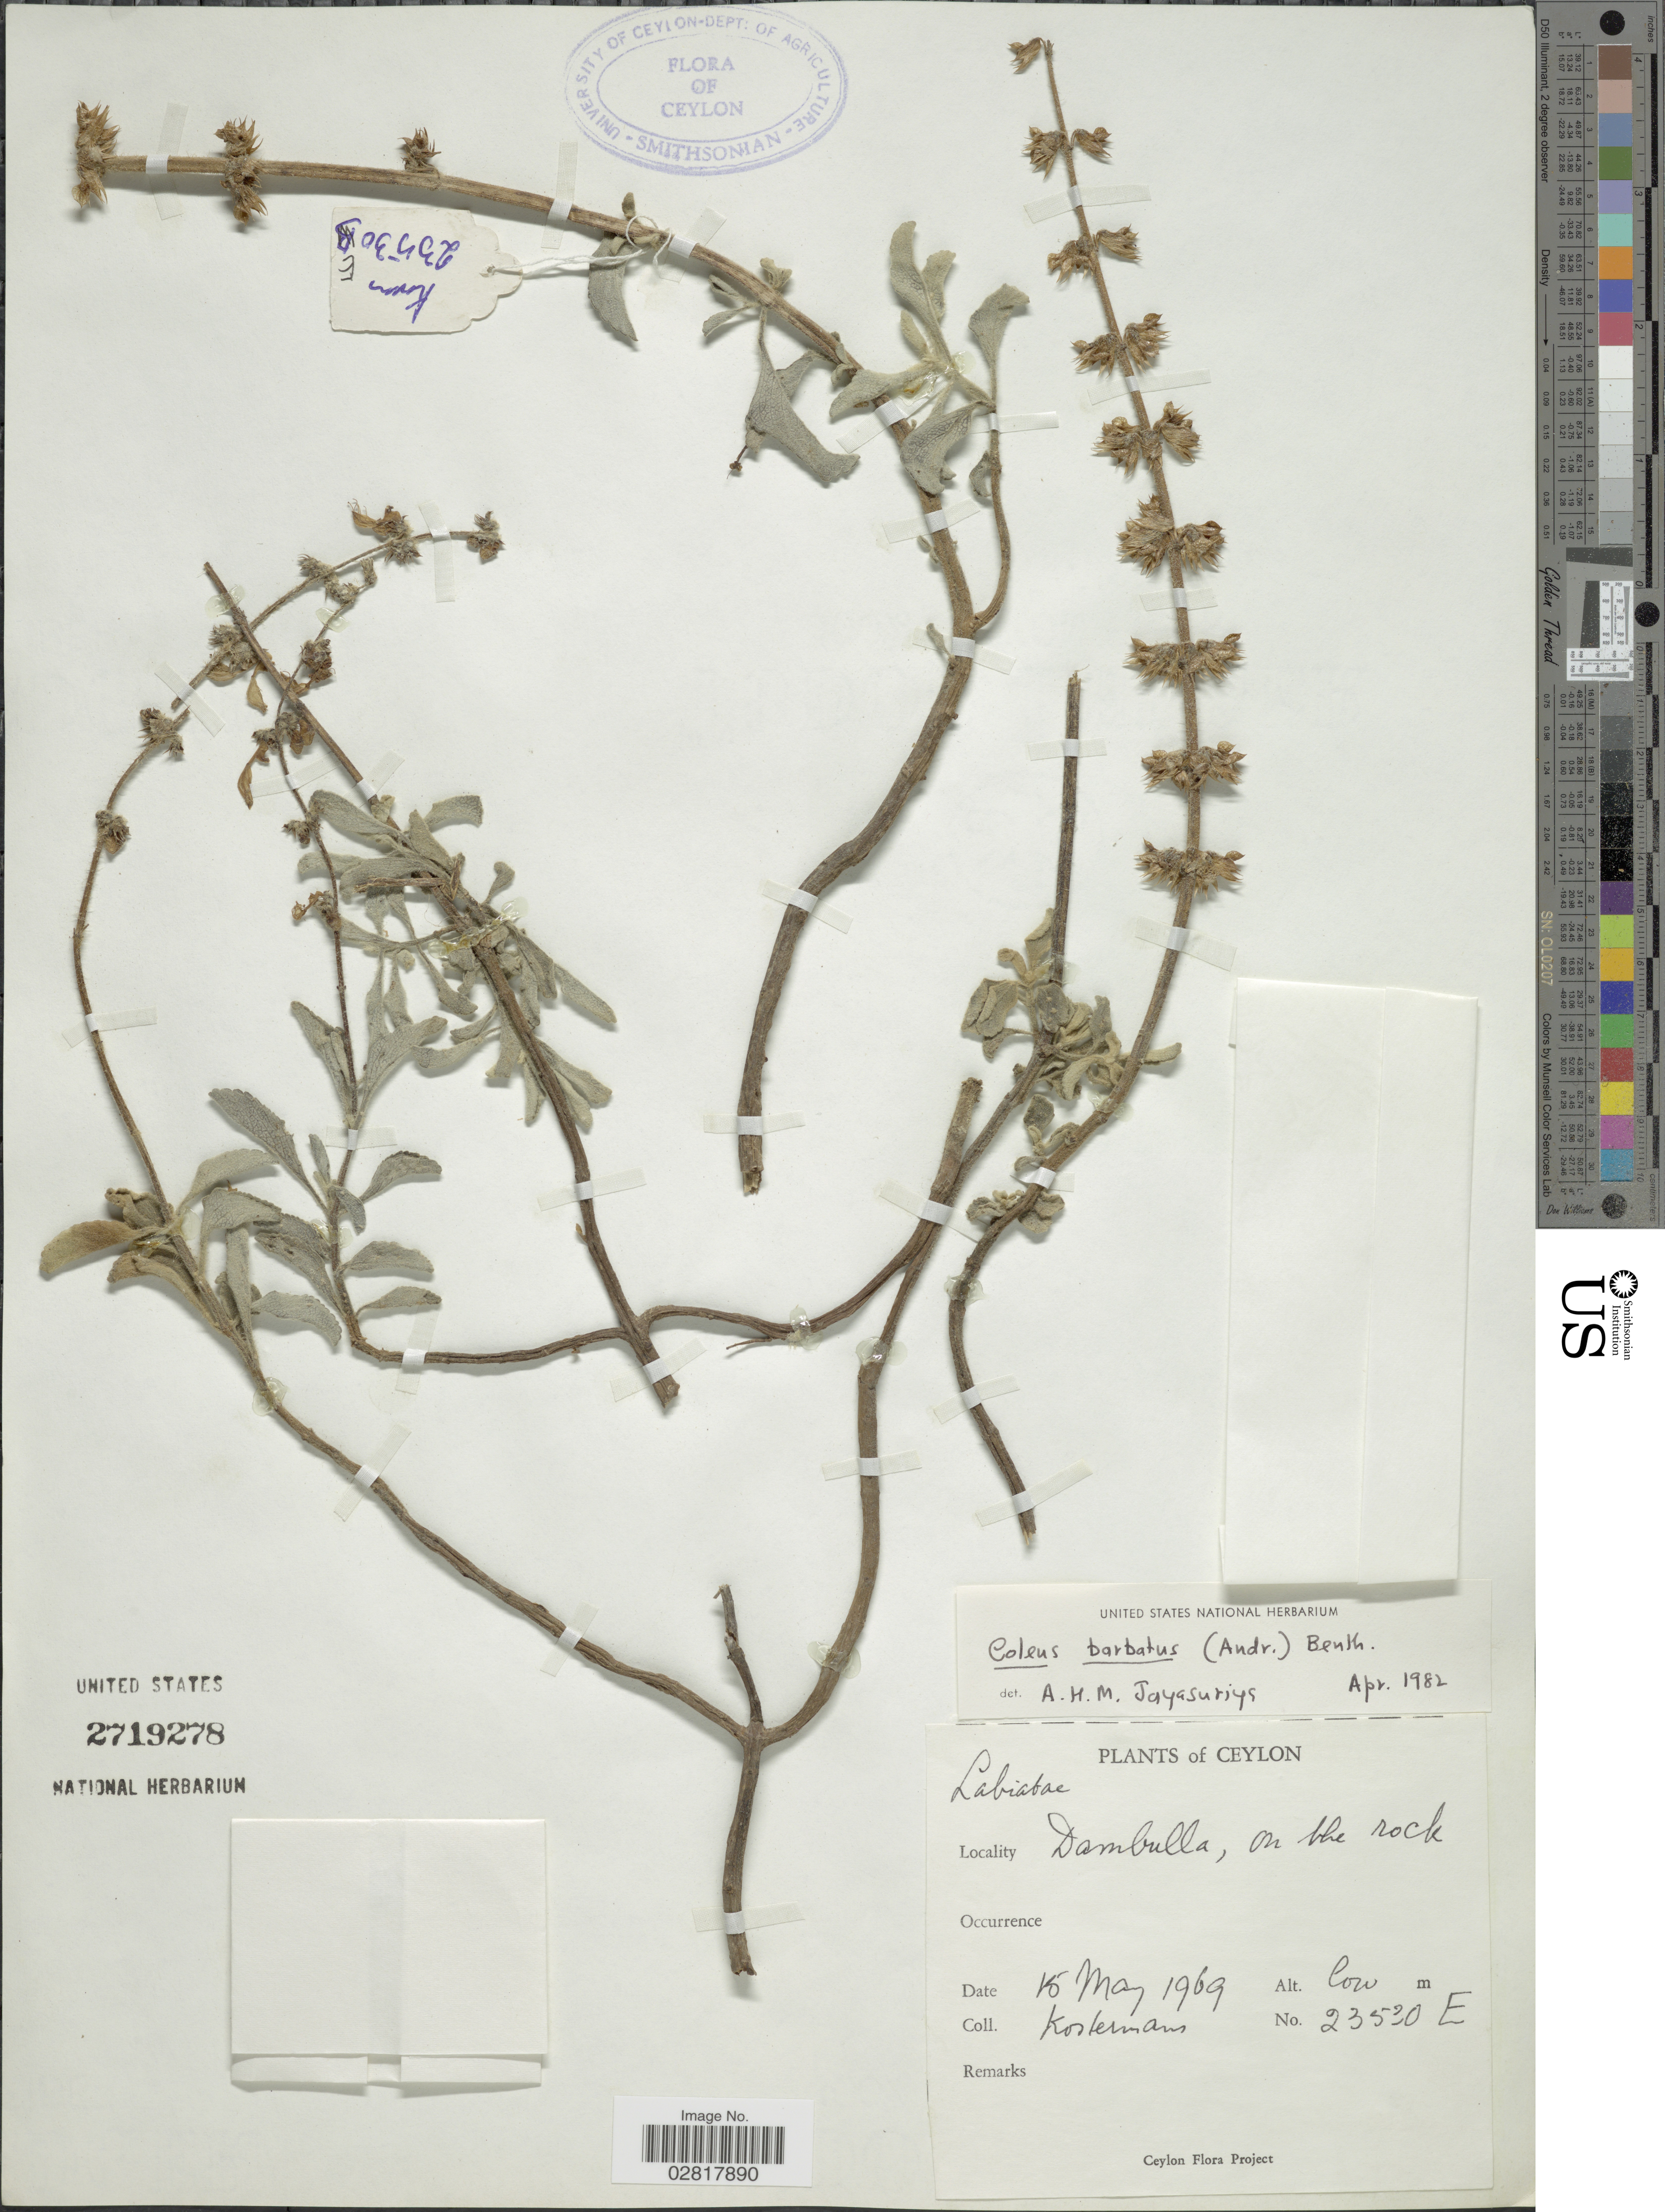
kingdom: Plantae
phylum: Tracheophyta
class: Magnoliopsida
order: Lamiales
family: Lamiaceae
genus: Plectranthus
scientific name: Plectranthus barbatus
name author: Andrews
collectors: Kostermans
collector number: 23530E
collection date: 1969-05-15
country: Sri Lanka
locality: Ceylon. Dambulla, on the rock.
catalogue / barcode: US 2719278